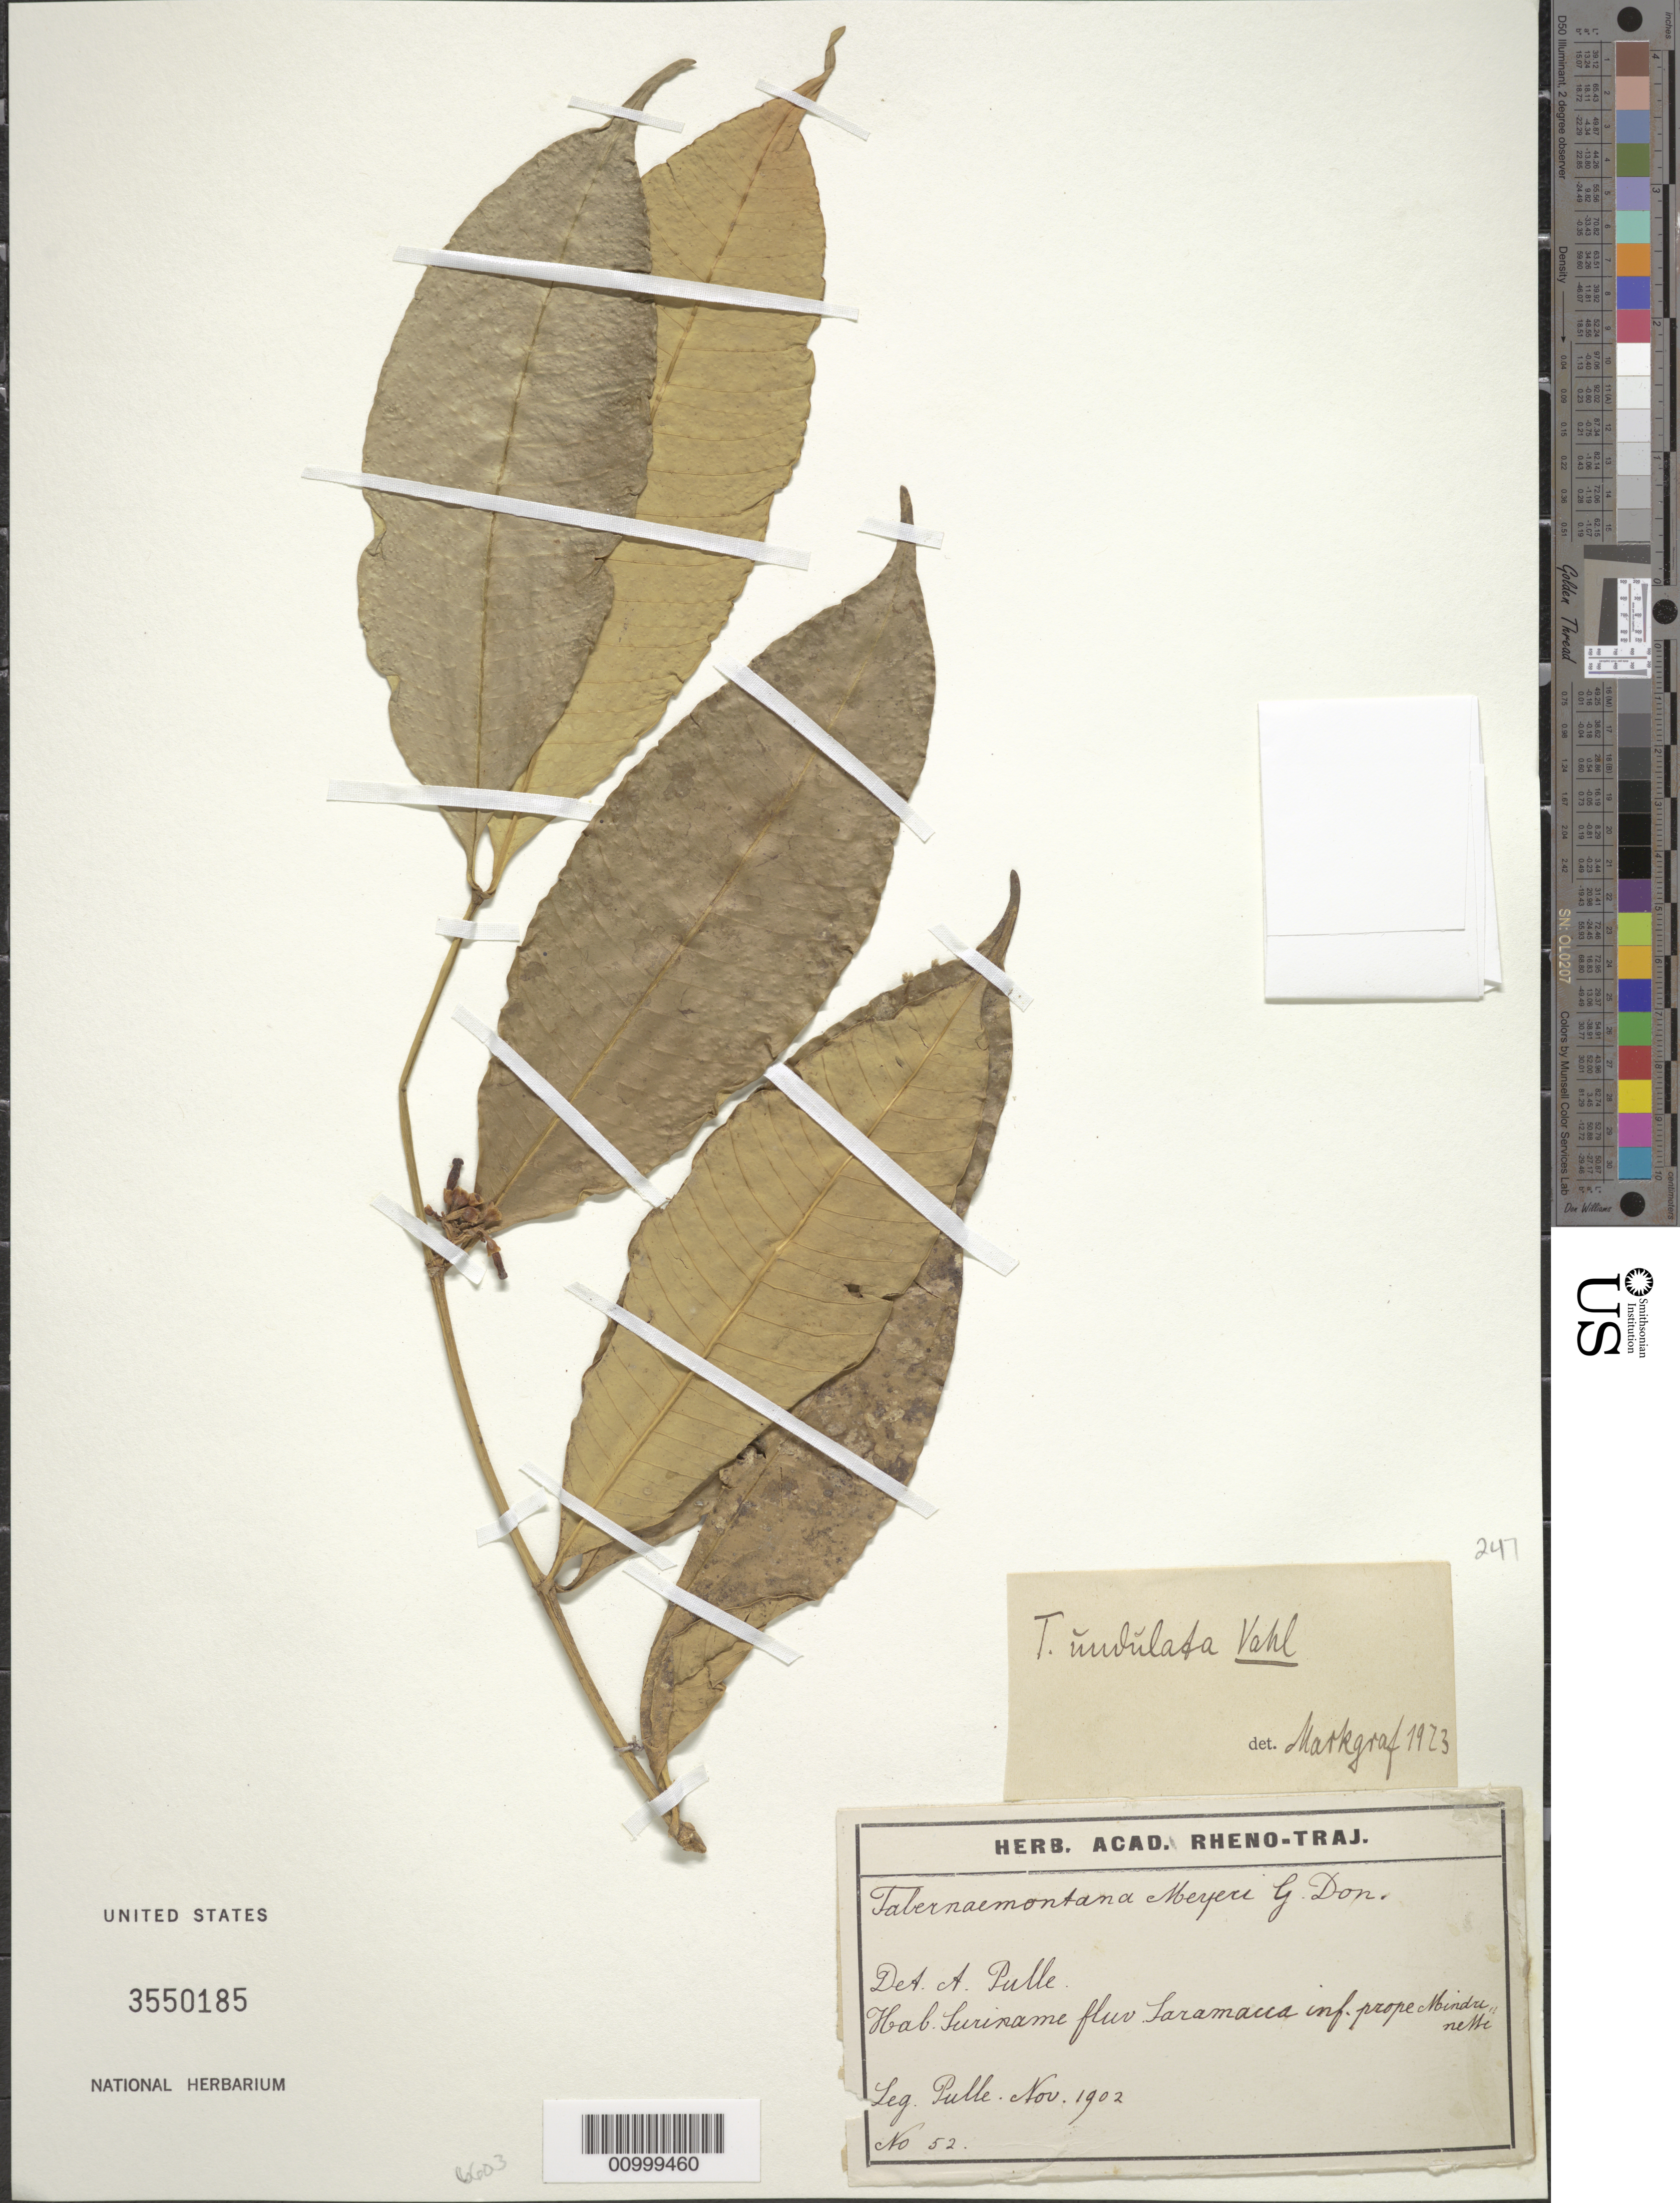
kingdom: Plantae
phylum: Tracheophyta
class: Magnoliopsida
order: Gentianales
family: Apocynaceae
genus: Tabernaemontana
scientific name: Tabernaemontana undulata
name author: Vahl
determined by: Markgraf, Friedrich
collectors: A. A. Pulle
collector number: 52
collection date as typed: Nov-02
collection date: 2002-11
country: Suriname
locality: fluv Saramacca inf. prope Mindre nelle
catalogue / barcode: US 3550185